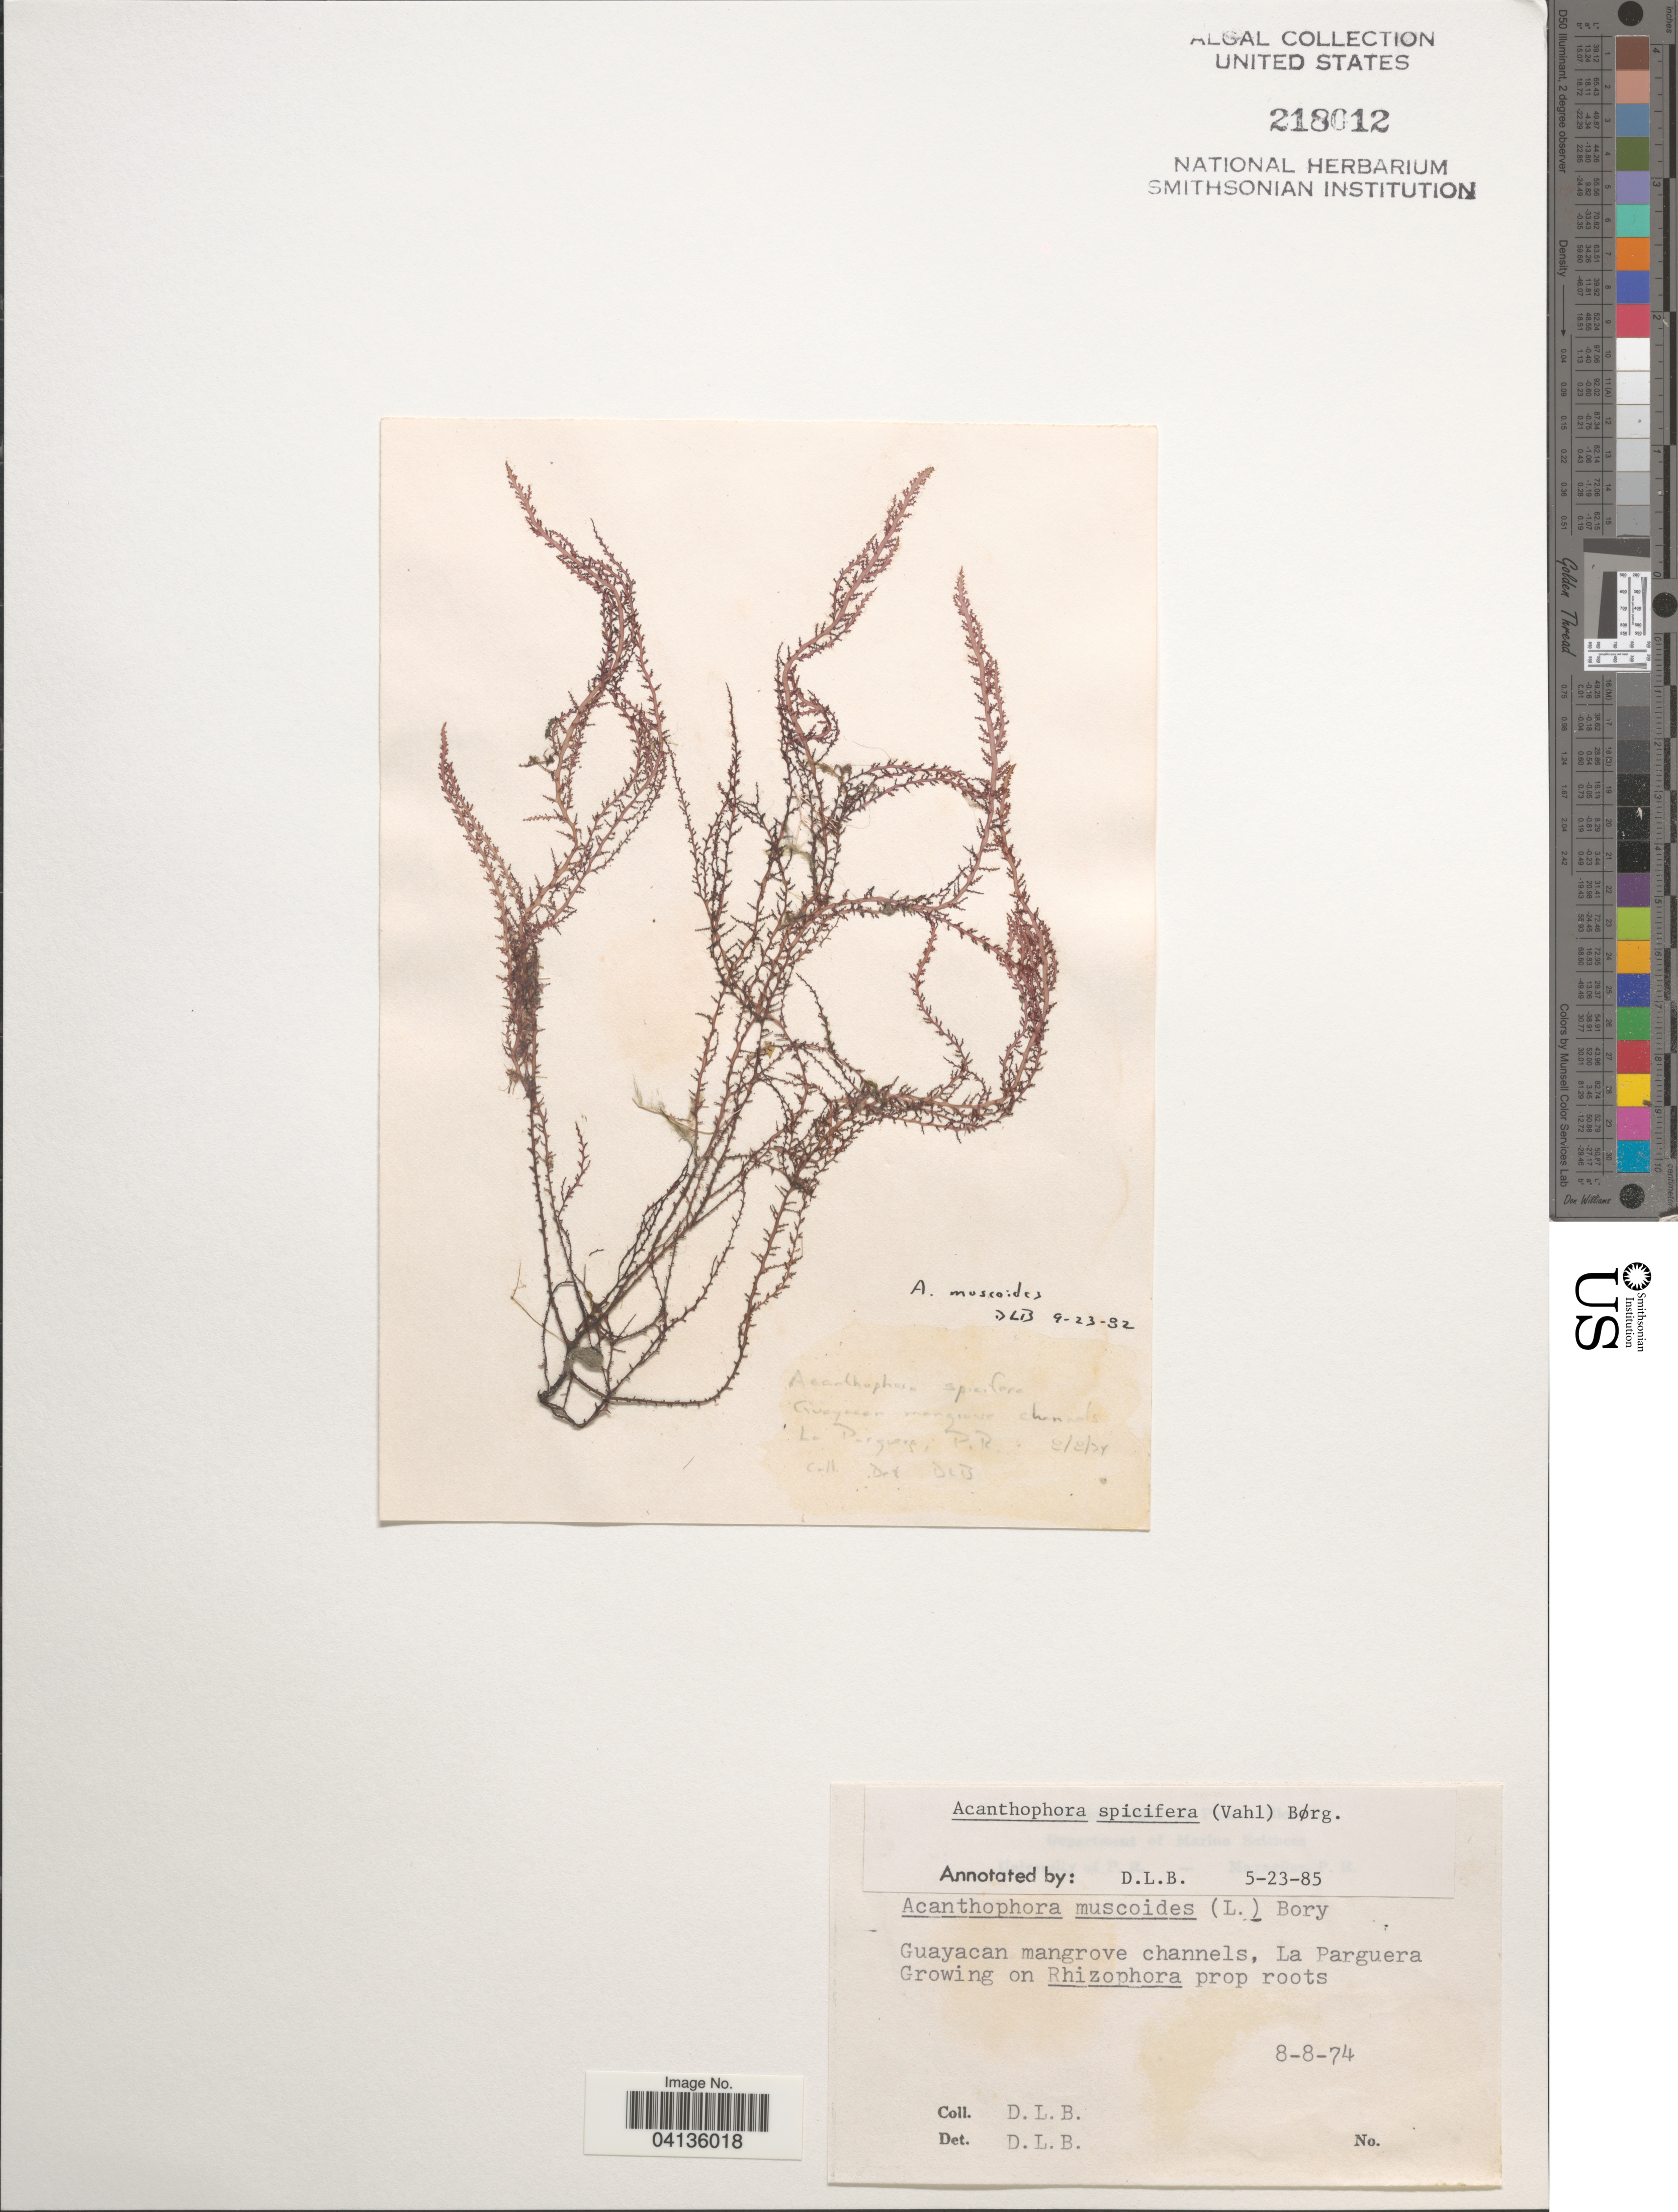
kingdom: Plantae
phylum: Rhodophyta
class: Florideophyceae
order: Ceramiales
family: Rhodomelaceae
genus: Acanthophora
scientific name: Acanthophora spicifera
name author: (Vahl) Børgesen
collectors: D. L. B.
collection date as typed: Transcribed d/m/y: 8/8/74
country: Puerto Rico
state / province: Lajas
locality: Guayacan mangrove channels, La Parguera.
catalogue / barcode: US 218012